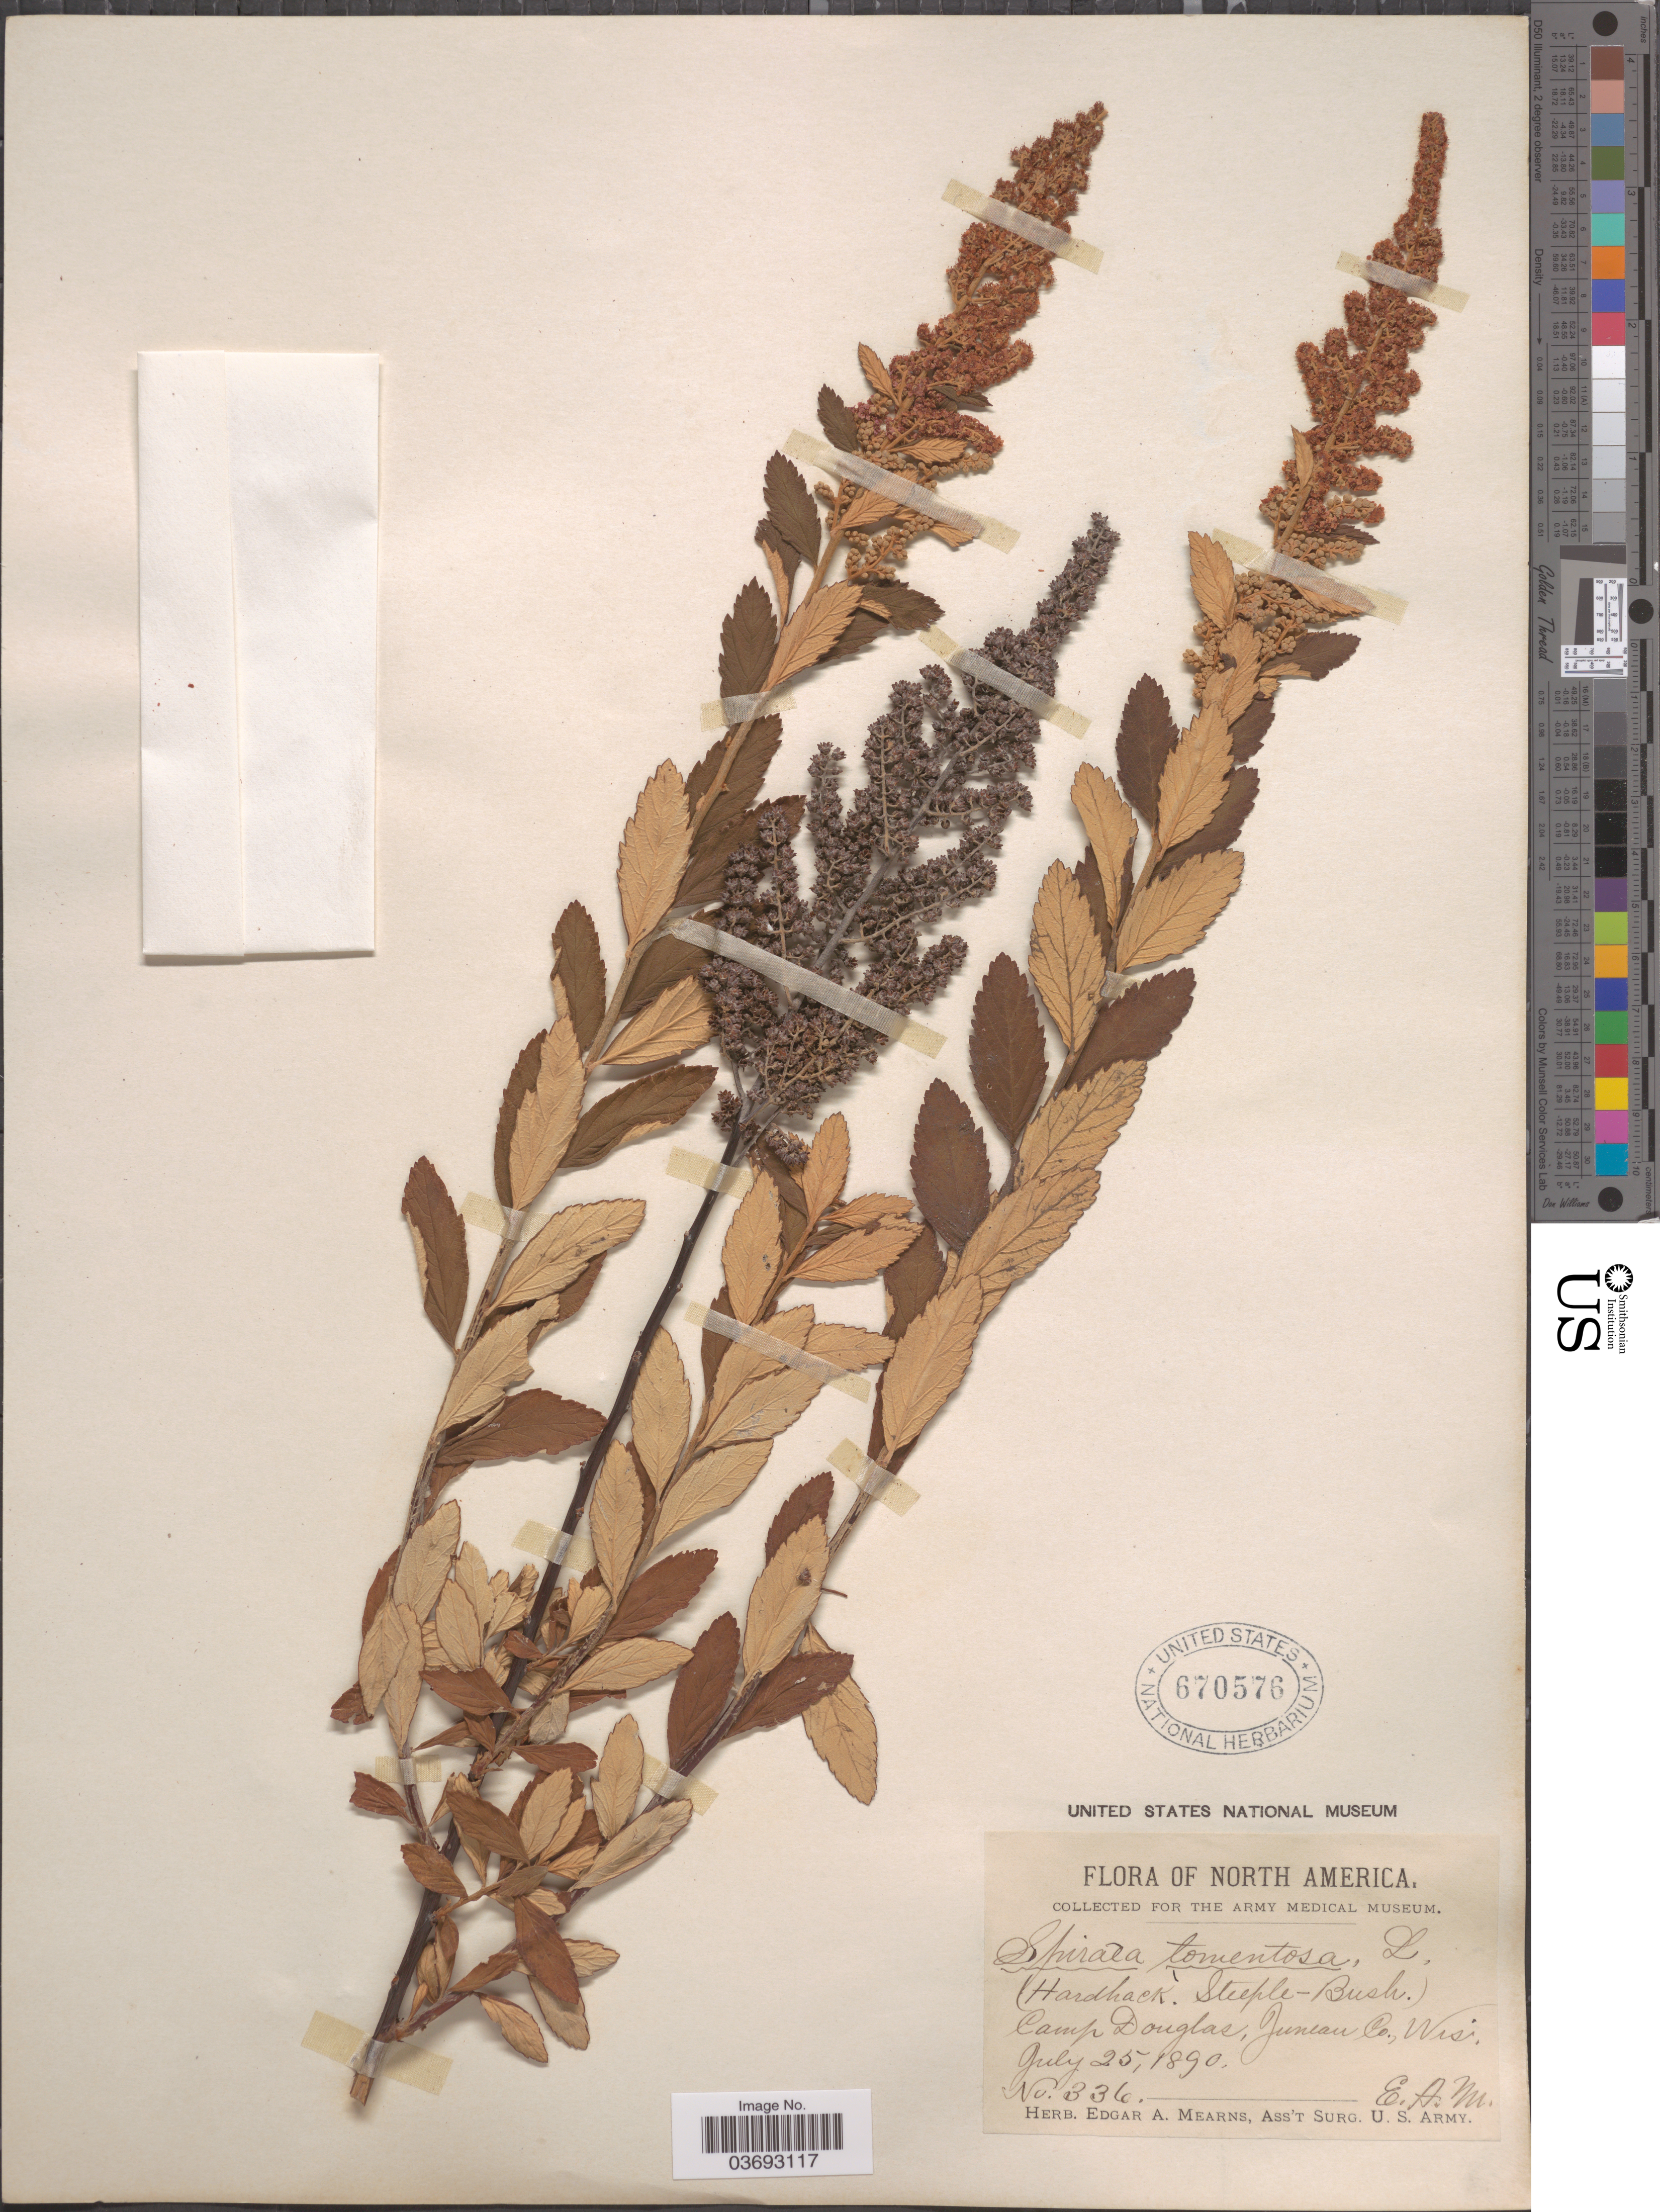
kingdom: Plantae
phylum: Tracheophyta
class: Magnoliopsida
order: Rosales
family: Rosaceae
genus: Spiraea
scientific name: Spiraea tomentosa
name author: L.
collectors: E. A. Mearns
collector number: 336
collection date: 1890-07-25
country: United States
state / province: Wisconsin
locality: Camp Douglas, Juneau Co.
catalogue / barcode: US 670576